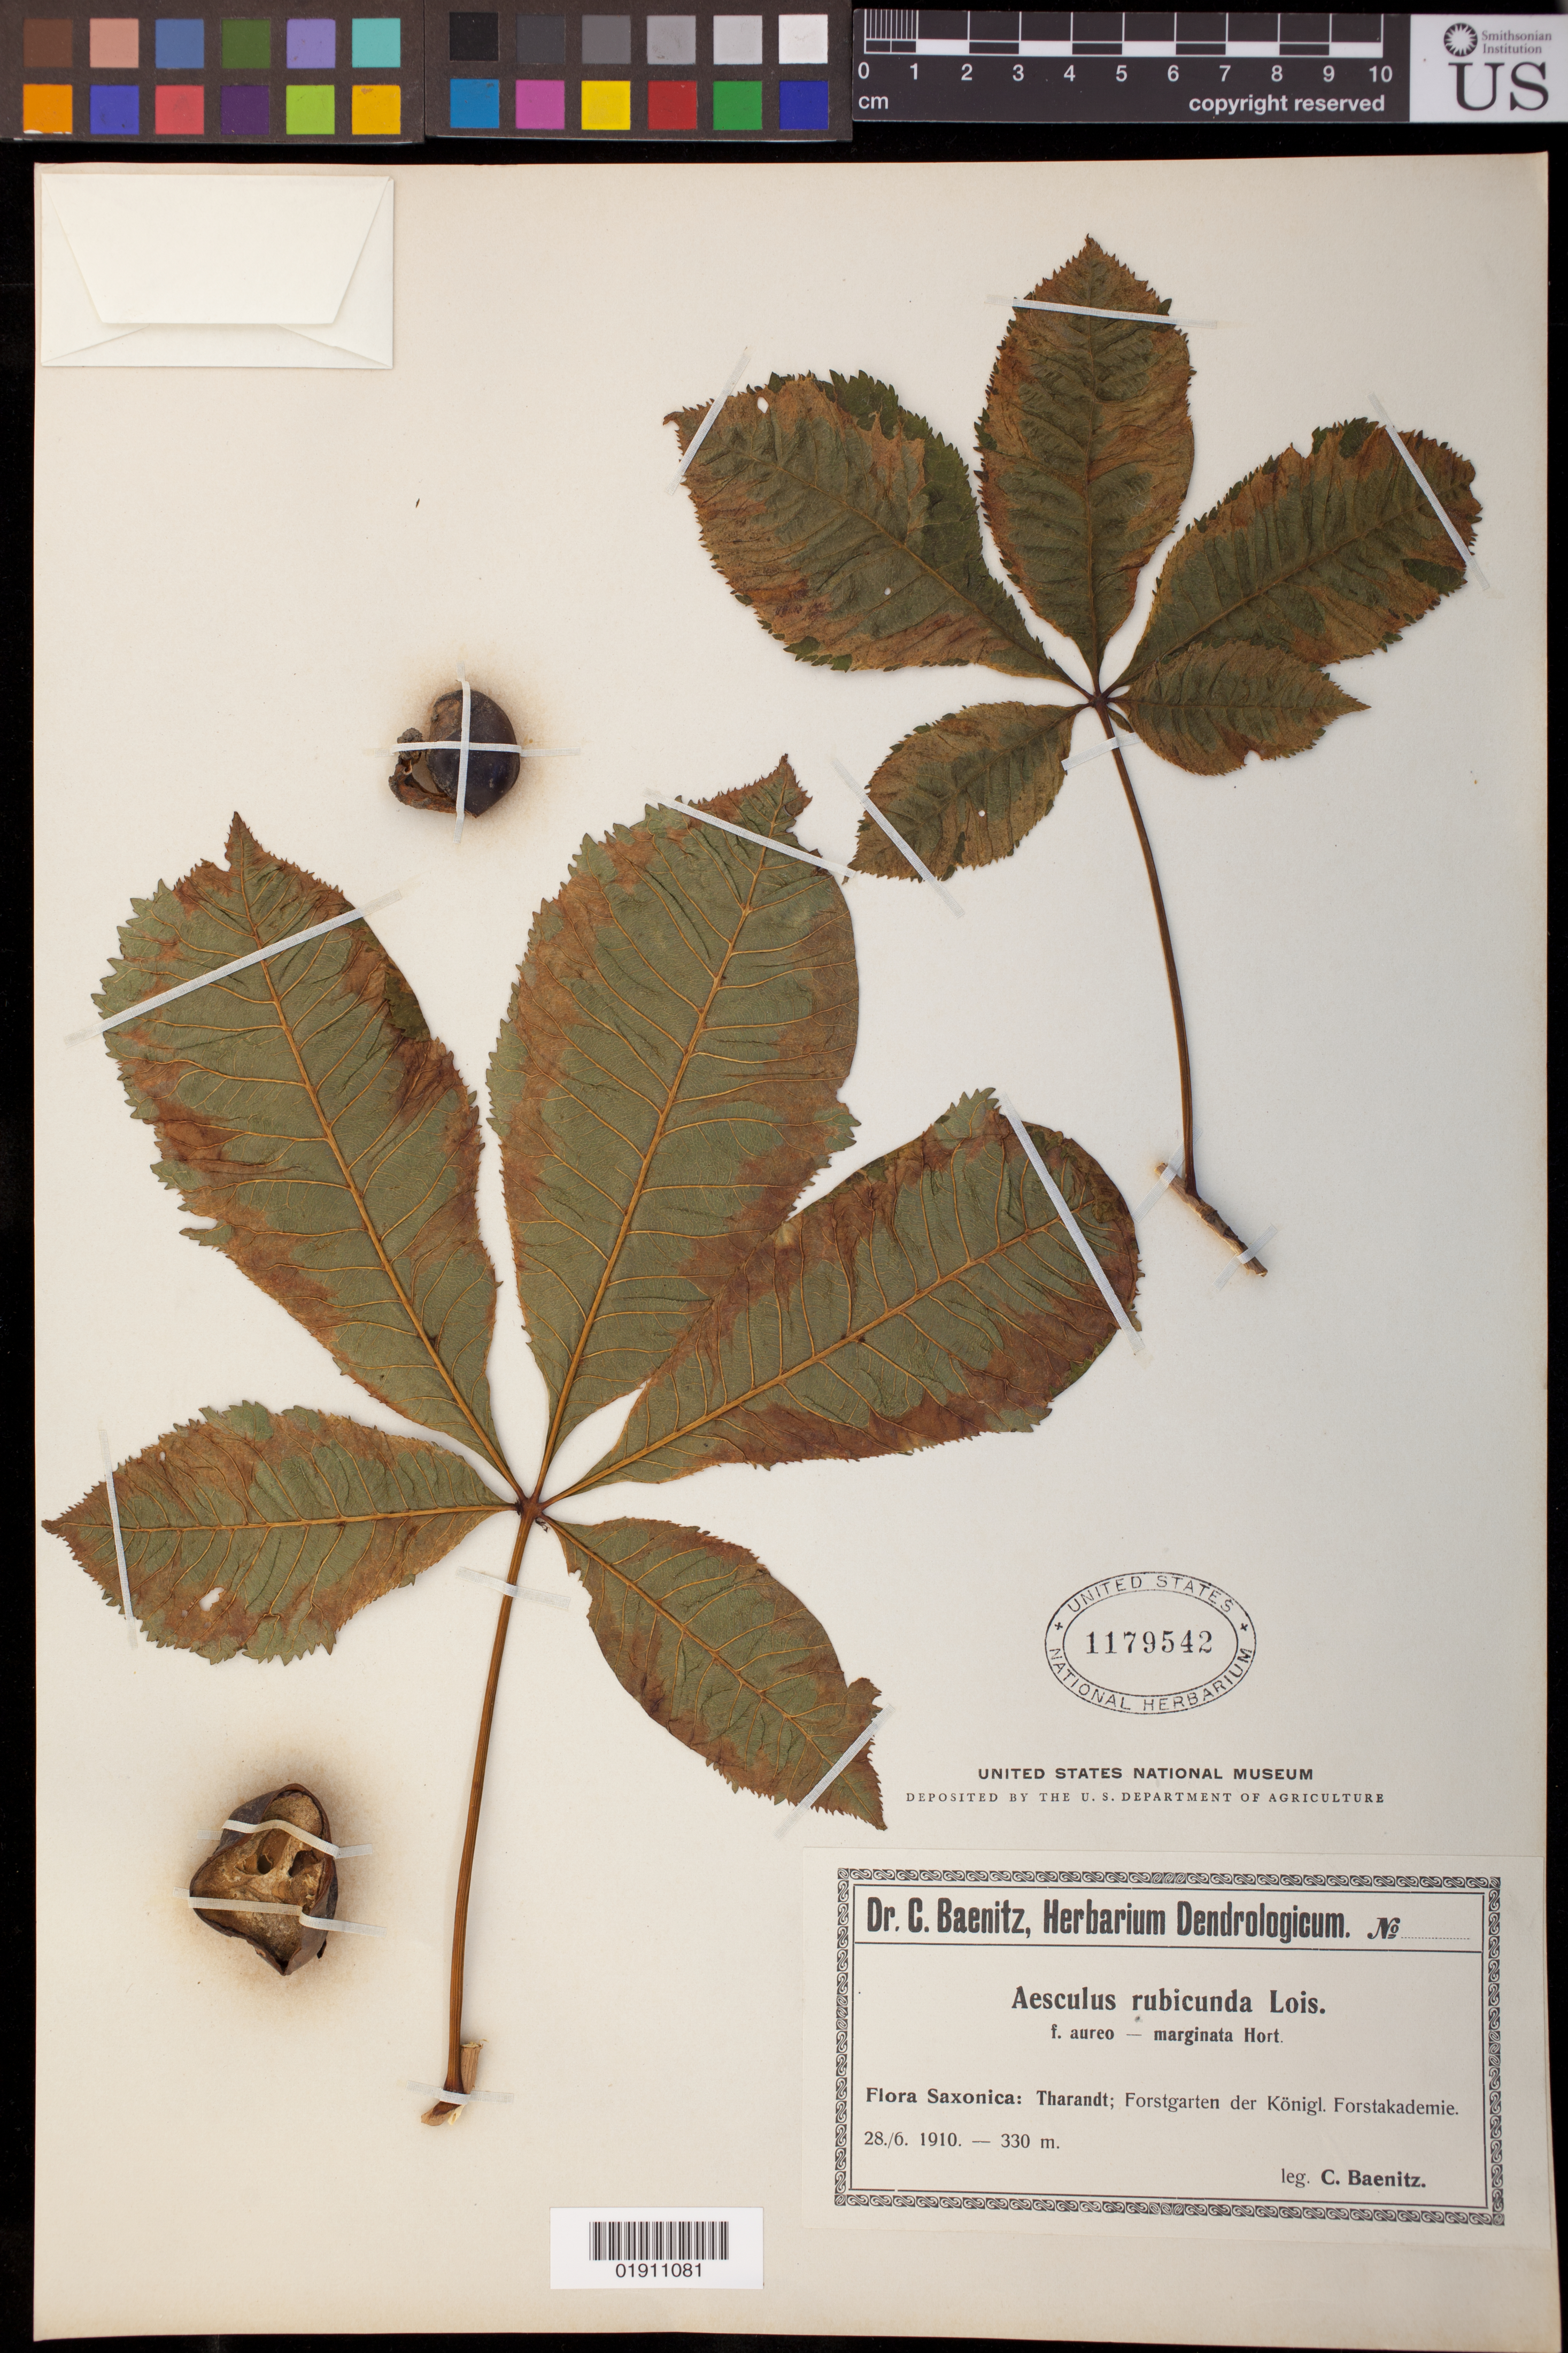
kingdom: Plantae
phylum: Tracheophyta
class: Magnoliopsida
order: Sapindales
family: Sapindaceae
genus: Aesculus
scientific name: Aesculus x rubicunda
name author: Loisel.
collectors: C. G. Baenitz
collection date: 1910-06-28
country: Germany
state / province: Sachsen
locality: Tharandt; Forstgarten der Konigl. Forstakademie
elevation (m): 330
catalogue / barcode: US 1179542